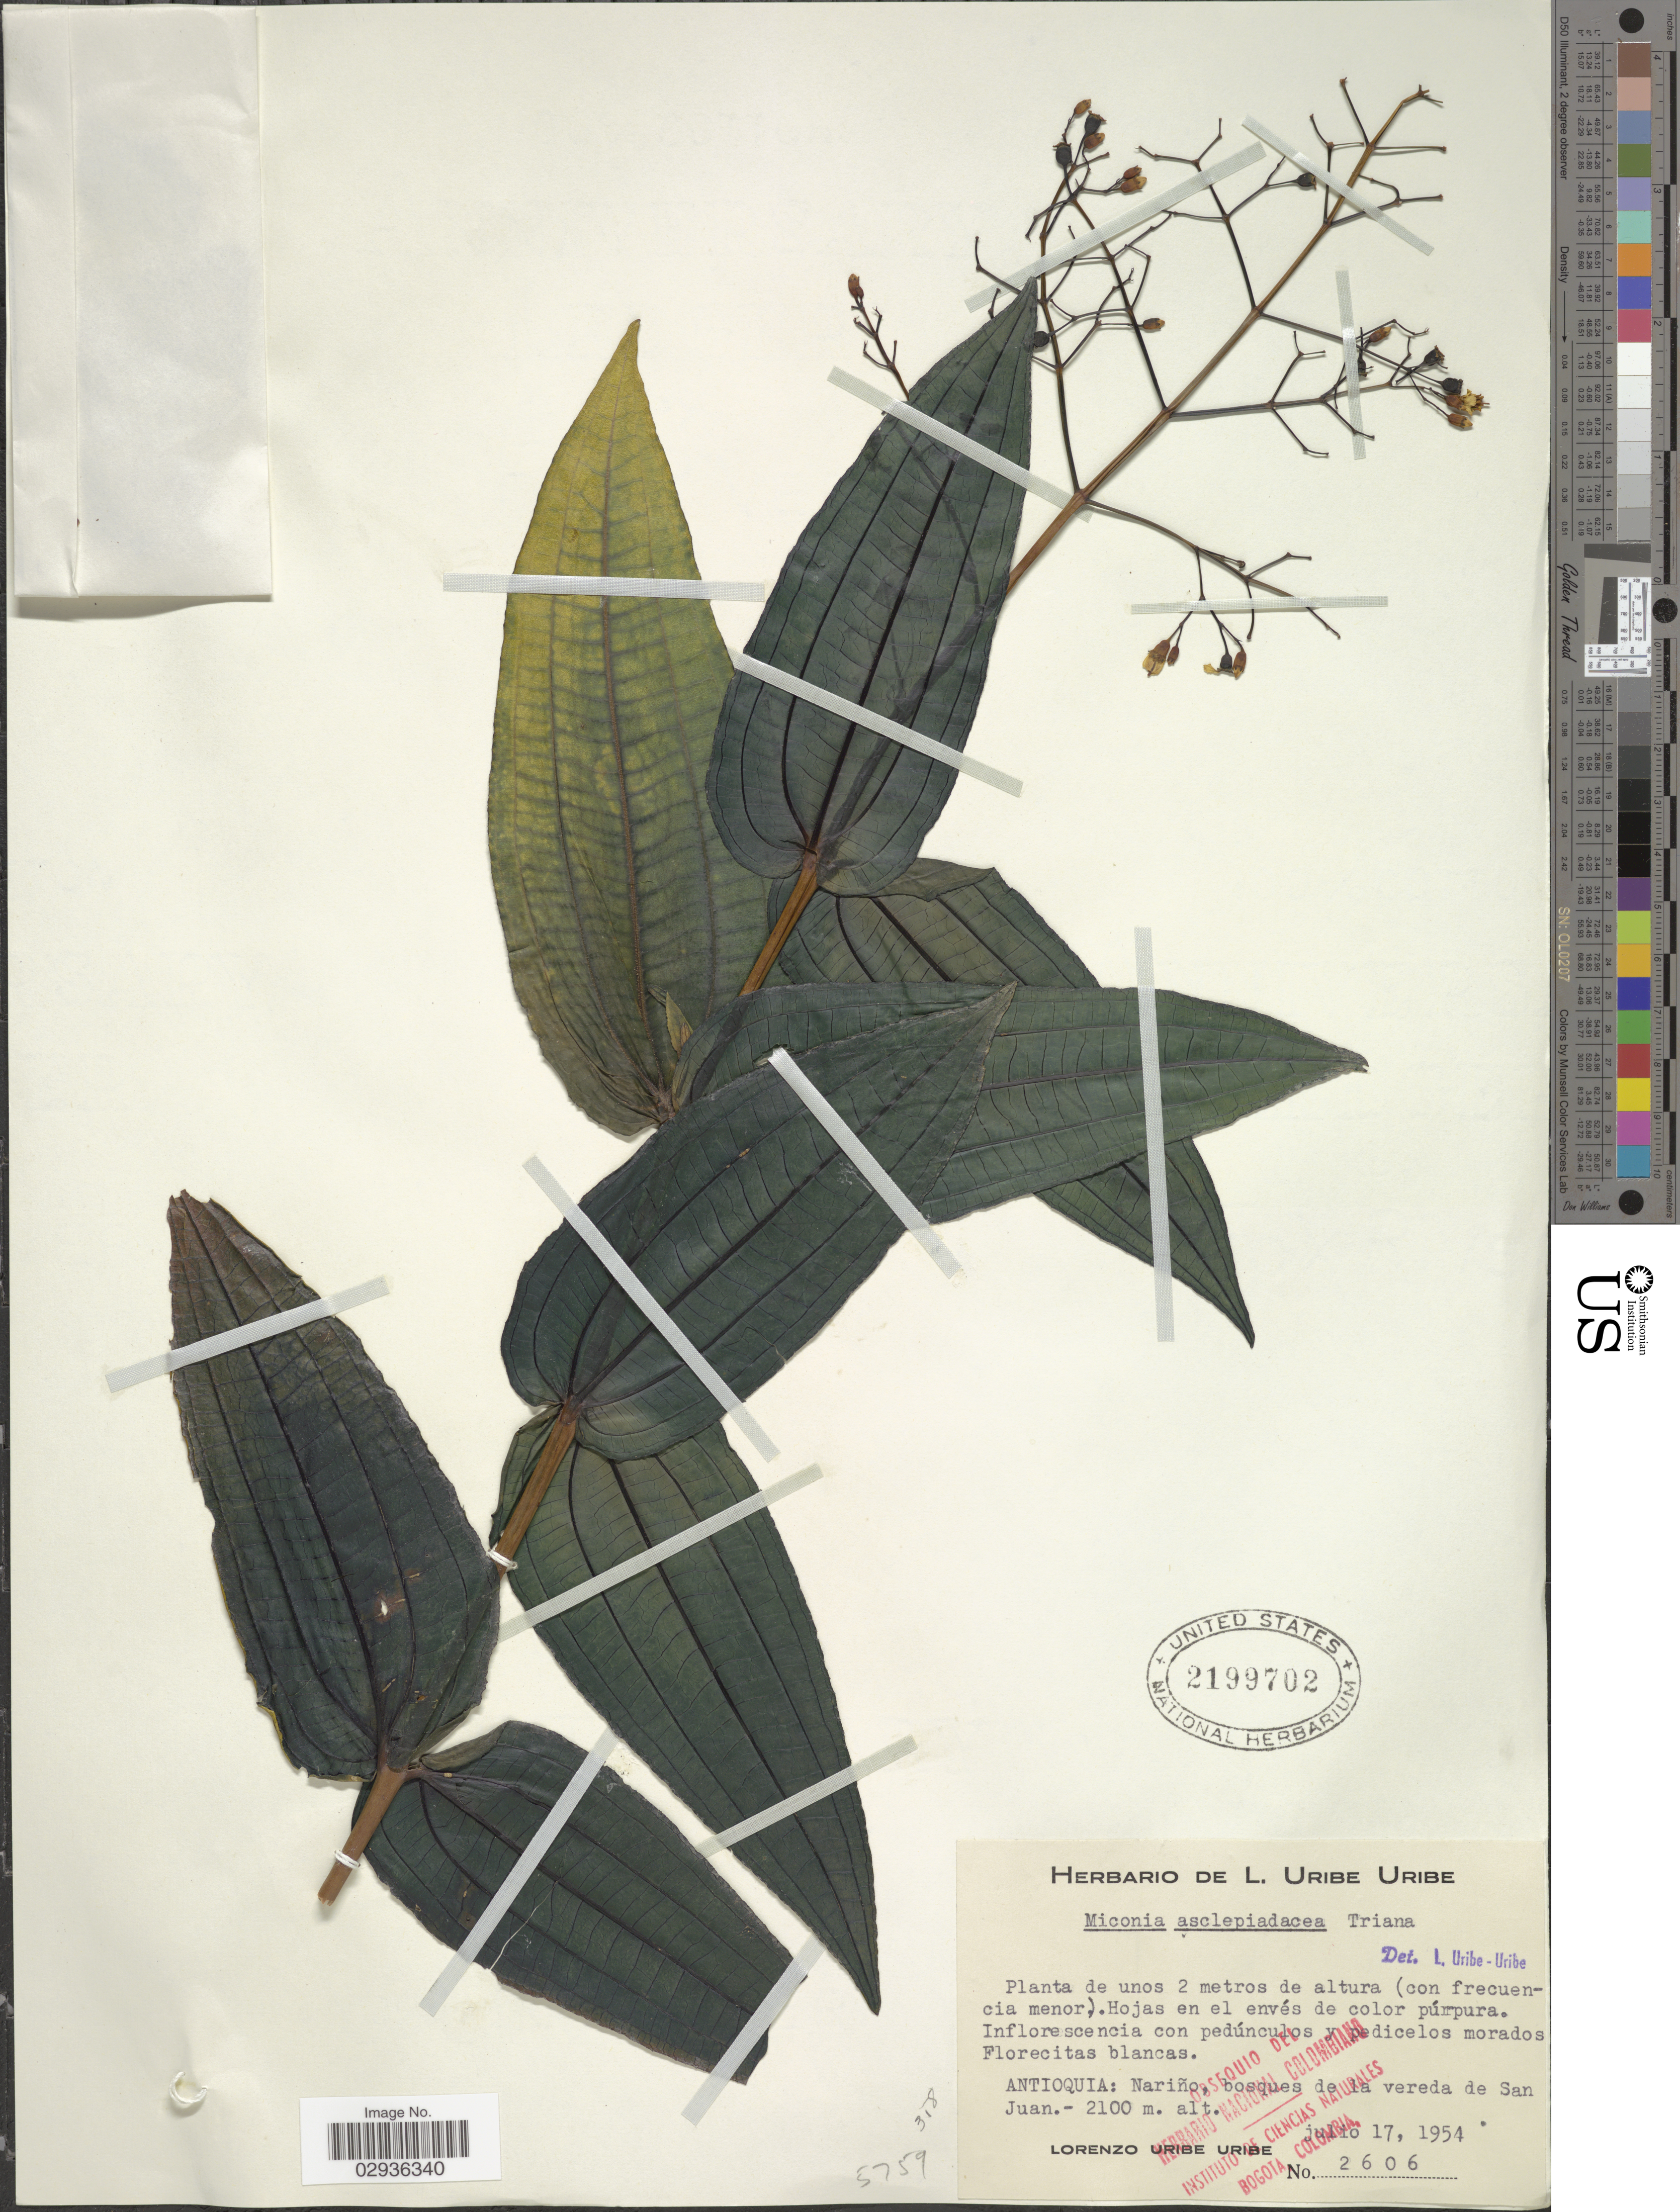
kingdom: Plantae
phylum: Tracheophyta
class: Magnoliopsida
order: Myrtales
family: Melastomataceae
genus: Miconia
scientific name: Miconia asclepiadea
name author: Triana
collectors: L. Uribe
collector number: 2606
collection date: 1965-07-17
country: Colombia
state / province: Antioquia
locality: Nariño, bosques de la vereda de San Juan.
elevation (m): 2100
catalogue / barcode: US 2199702